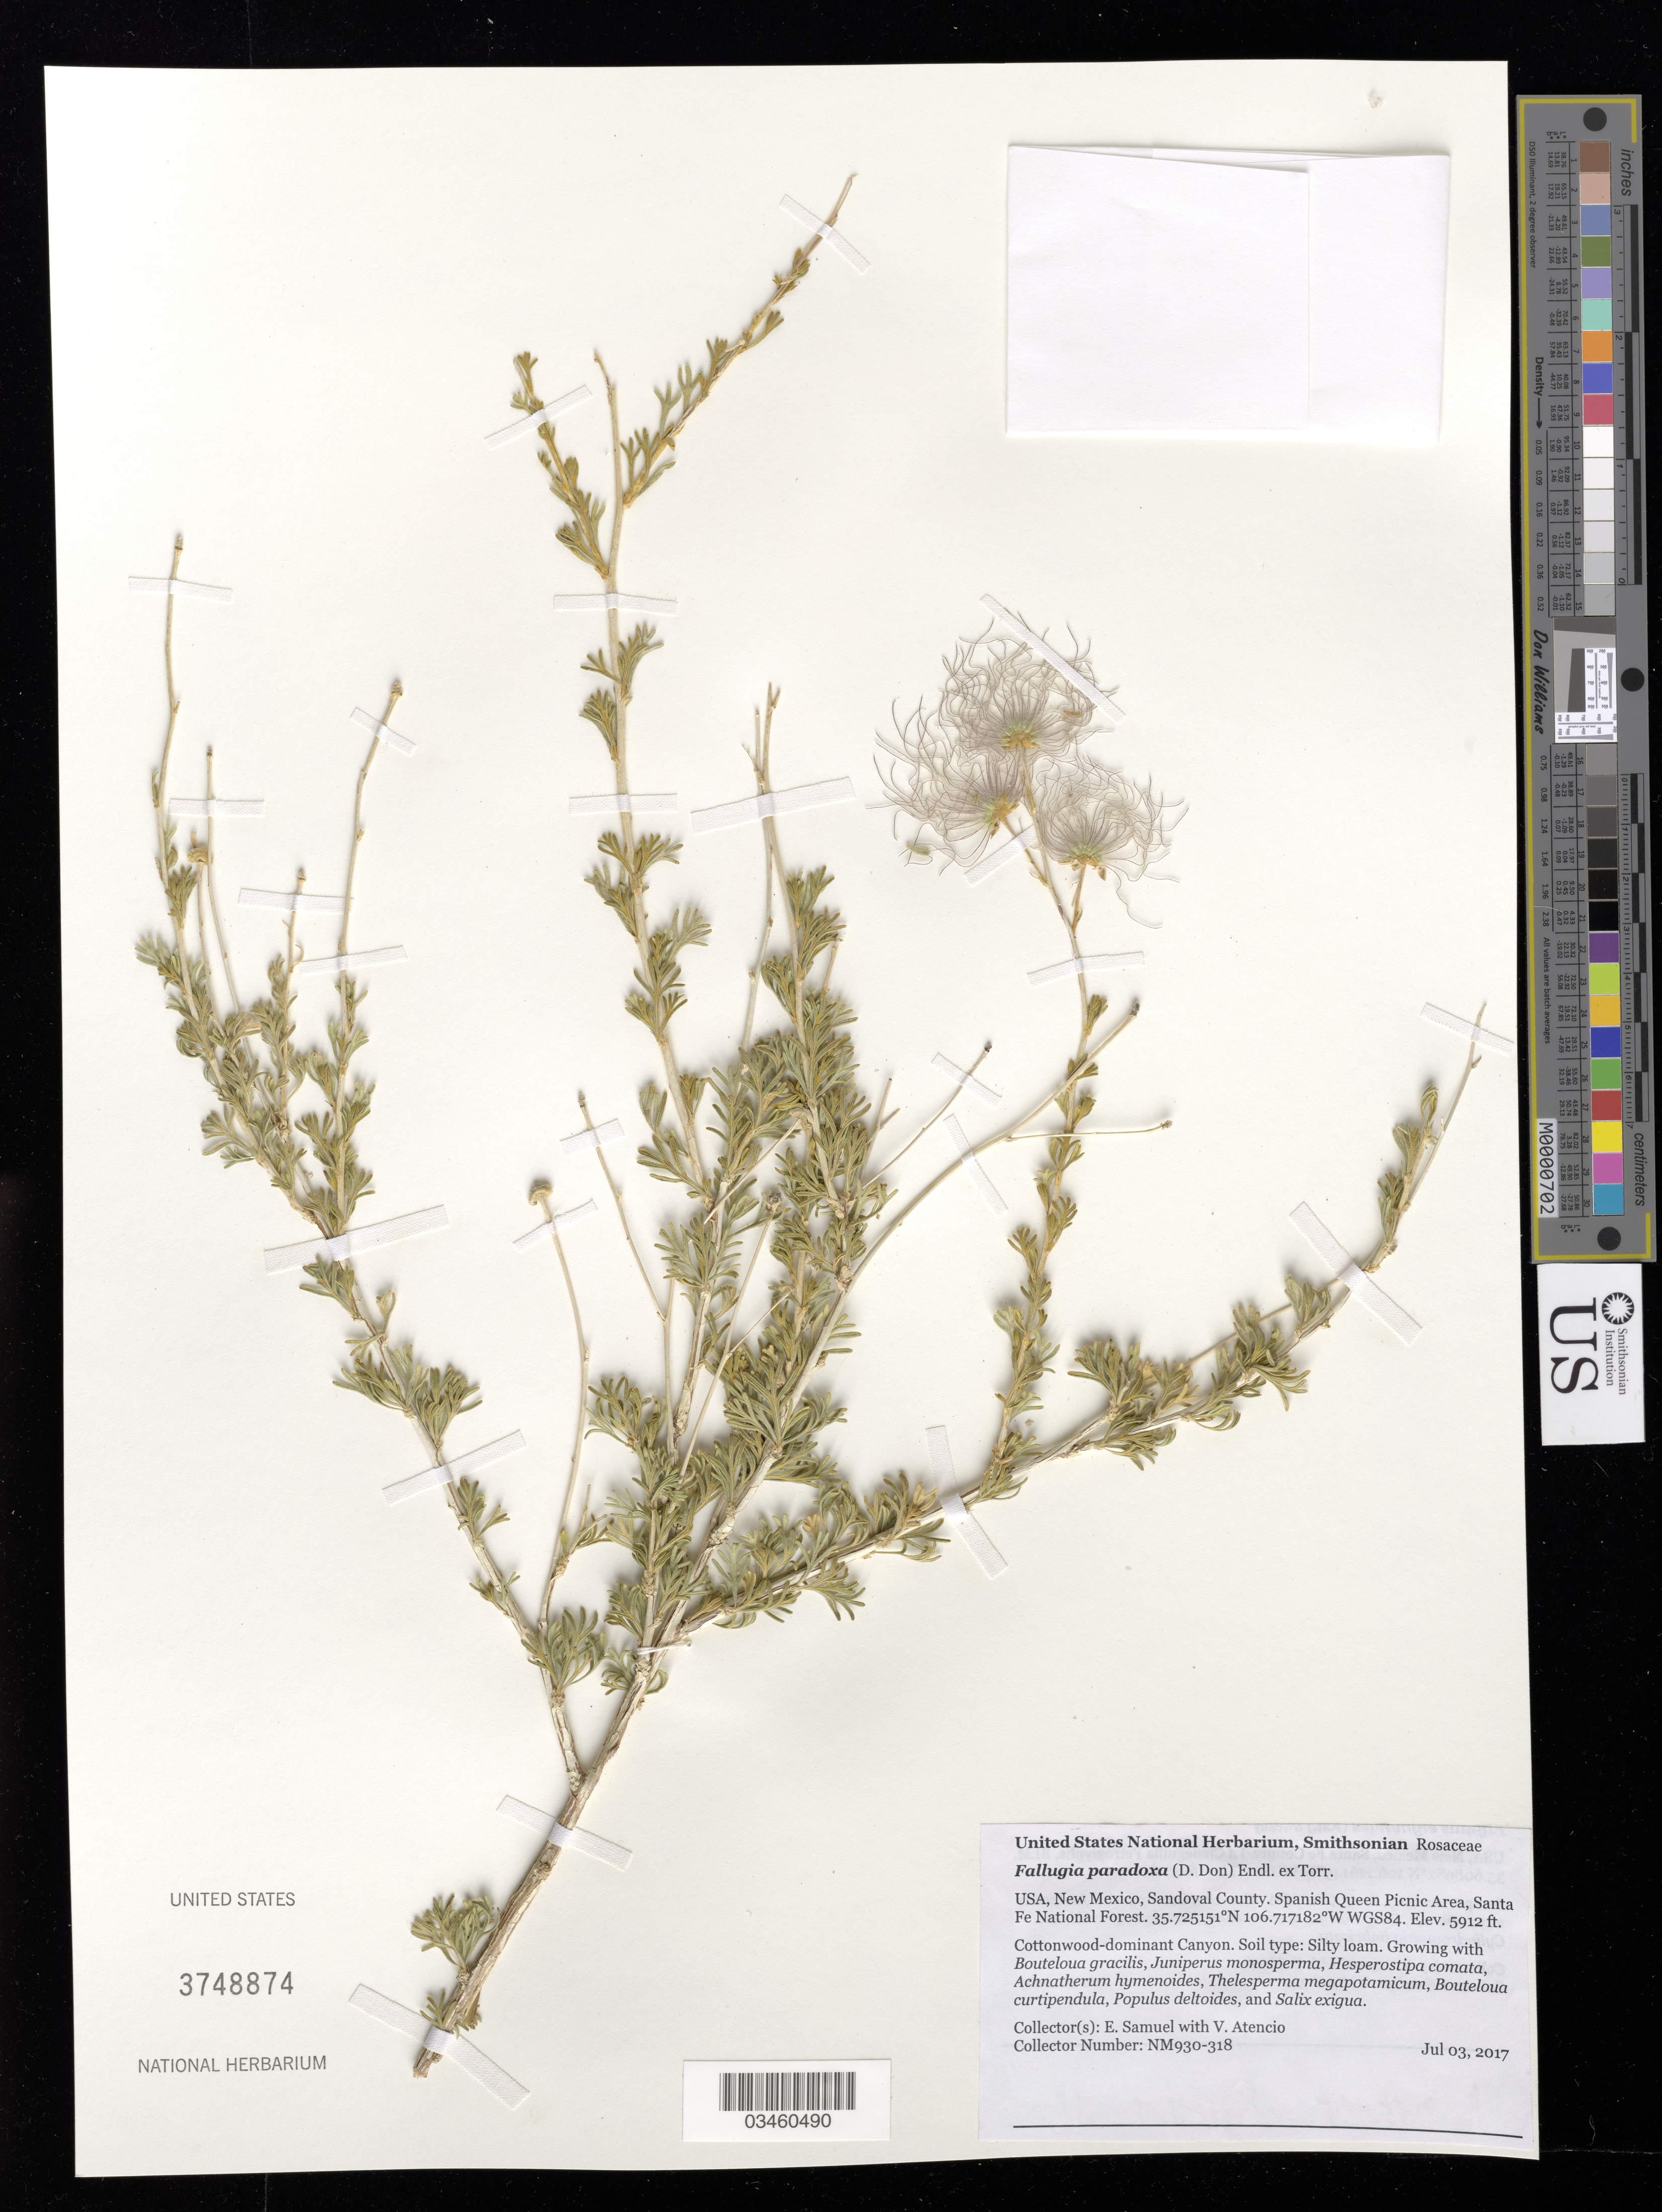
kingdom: Plantae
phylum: Tracheophyta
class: Magnoliopsida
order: Rosales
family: Rosaceae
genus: Fallugia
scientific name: Fallugia paradoxa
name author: (D. Don ex Tilloch & T. Taylor) Endl. ex Torr.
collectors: E. Samuel & V. Atencio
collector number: NM930-318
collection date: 2017-06-03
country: United States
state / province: New Mexico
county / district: Sandoval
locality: Santa Fe National Forest, Spanish Queen Picnic Area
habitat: Recreational area off of HWY 4, along picnic areas and trails. Populus deltoides and Salix exigua dominant.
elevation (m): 1802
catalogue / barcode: US 3748874